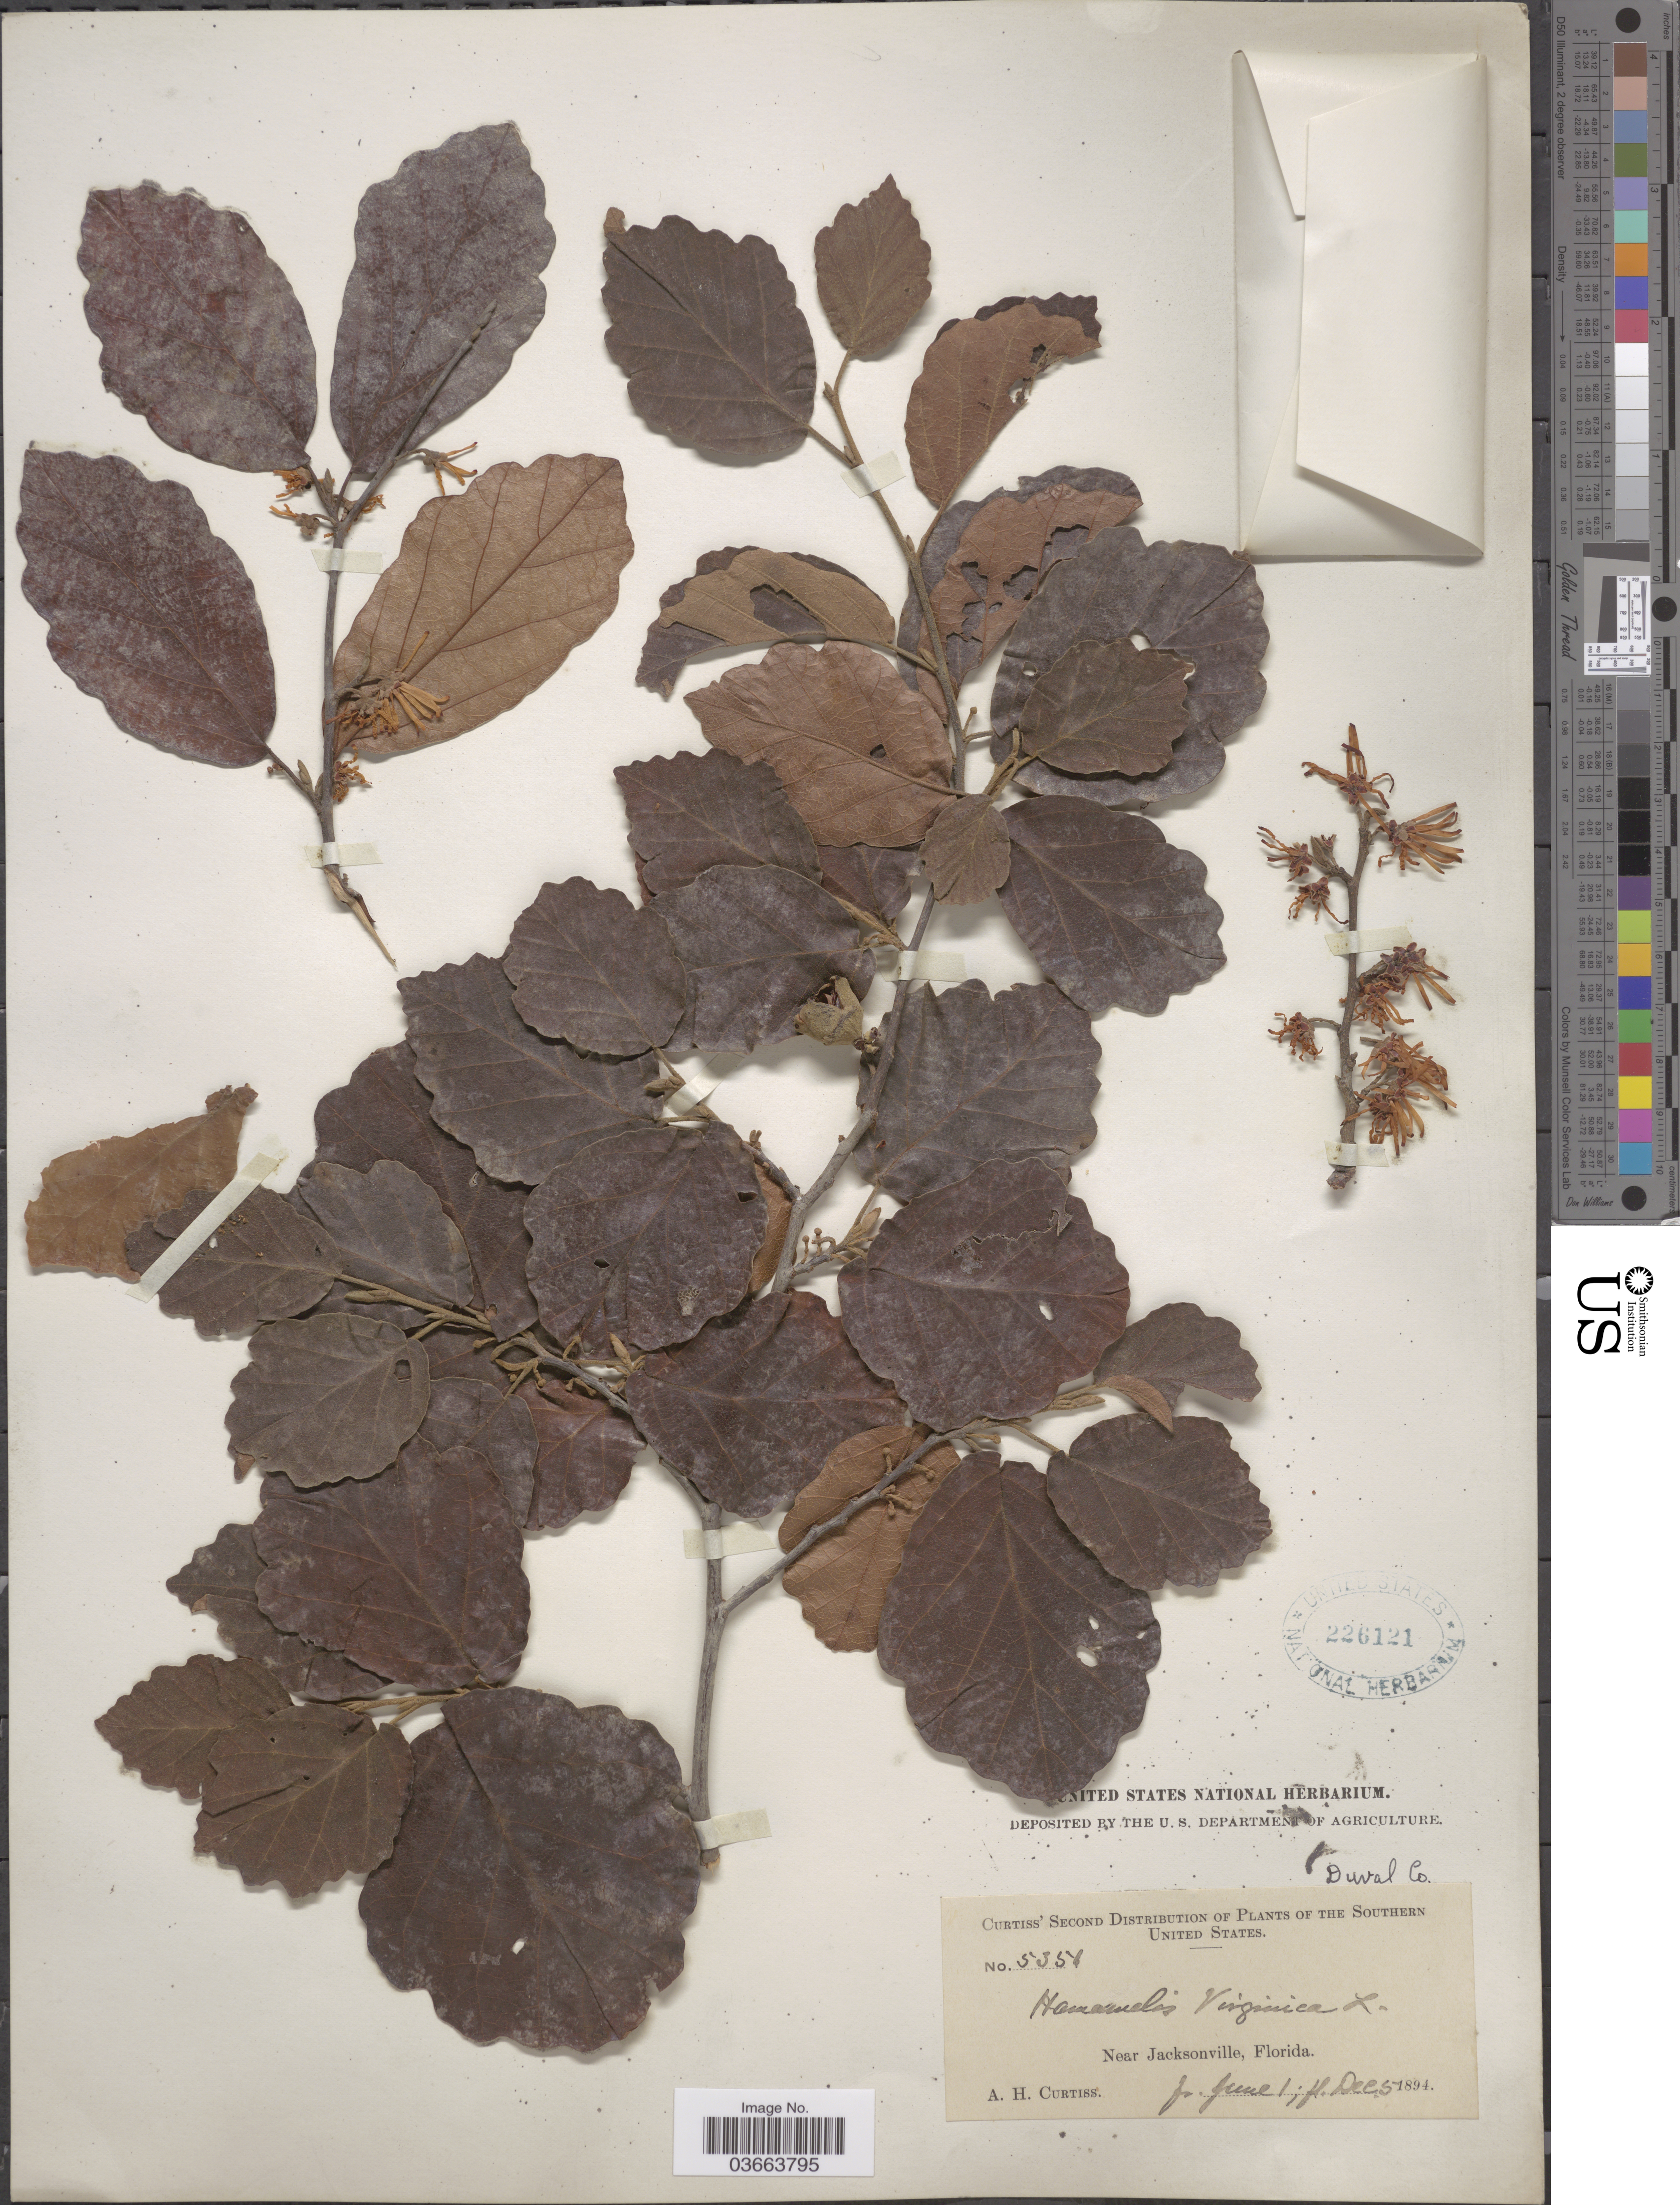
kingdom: Plantae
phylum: Tracheophyta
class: Magnoliopsida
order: Saxifragales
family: Hamamelidaceae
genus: Hamamelis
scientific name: Hamamelis macrophylla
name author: Pursh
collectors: A. H. Curtiss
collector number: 5351*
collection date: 1894-06-01/1894-12-05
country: United States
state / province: Florida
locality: Southern United States. Near Jacksonville. Duval Co.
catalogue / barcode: US 226121